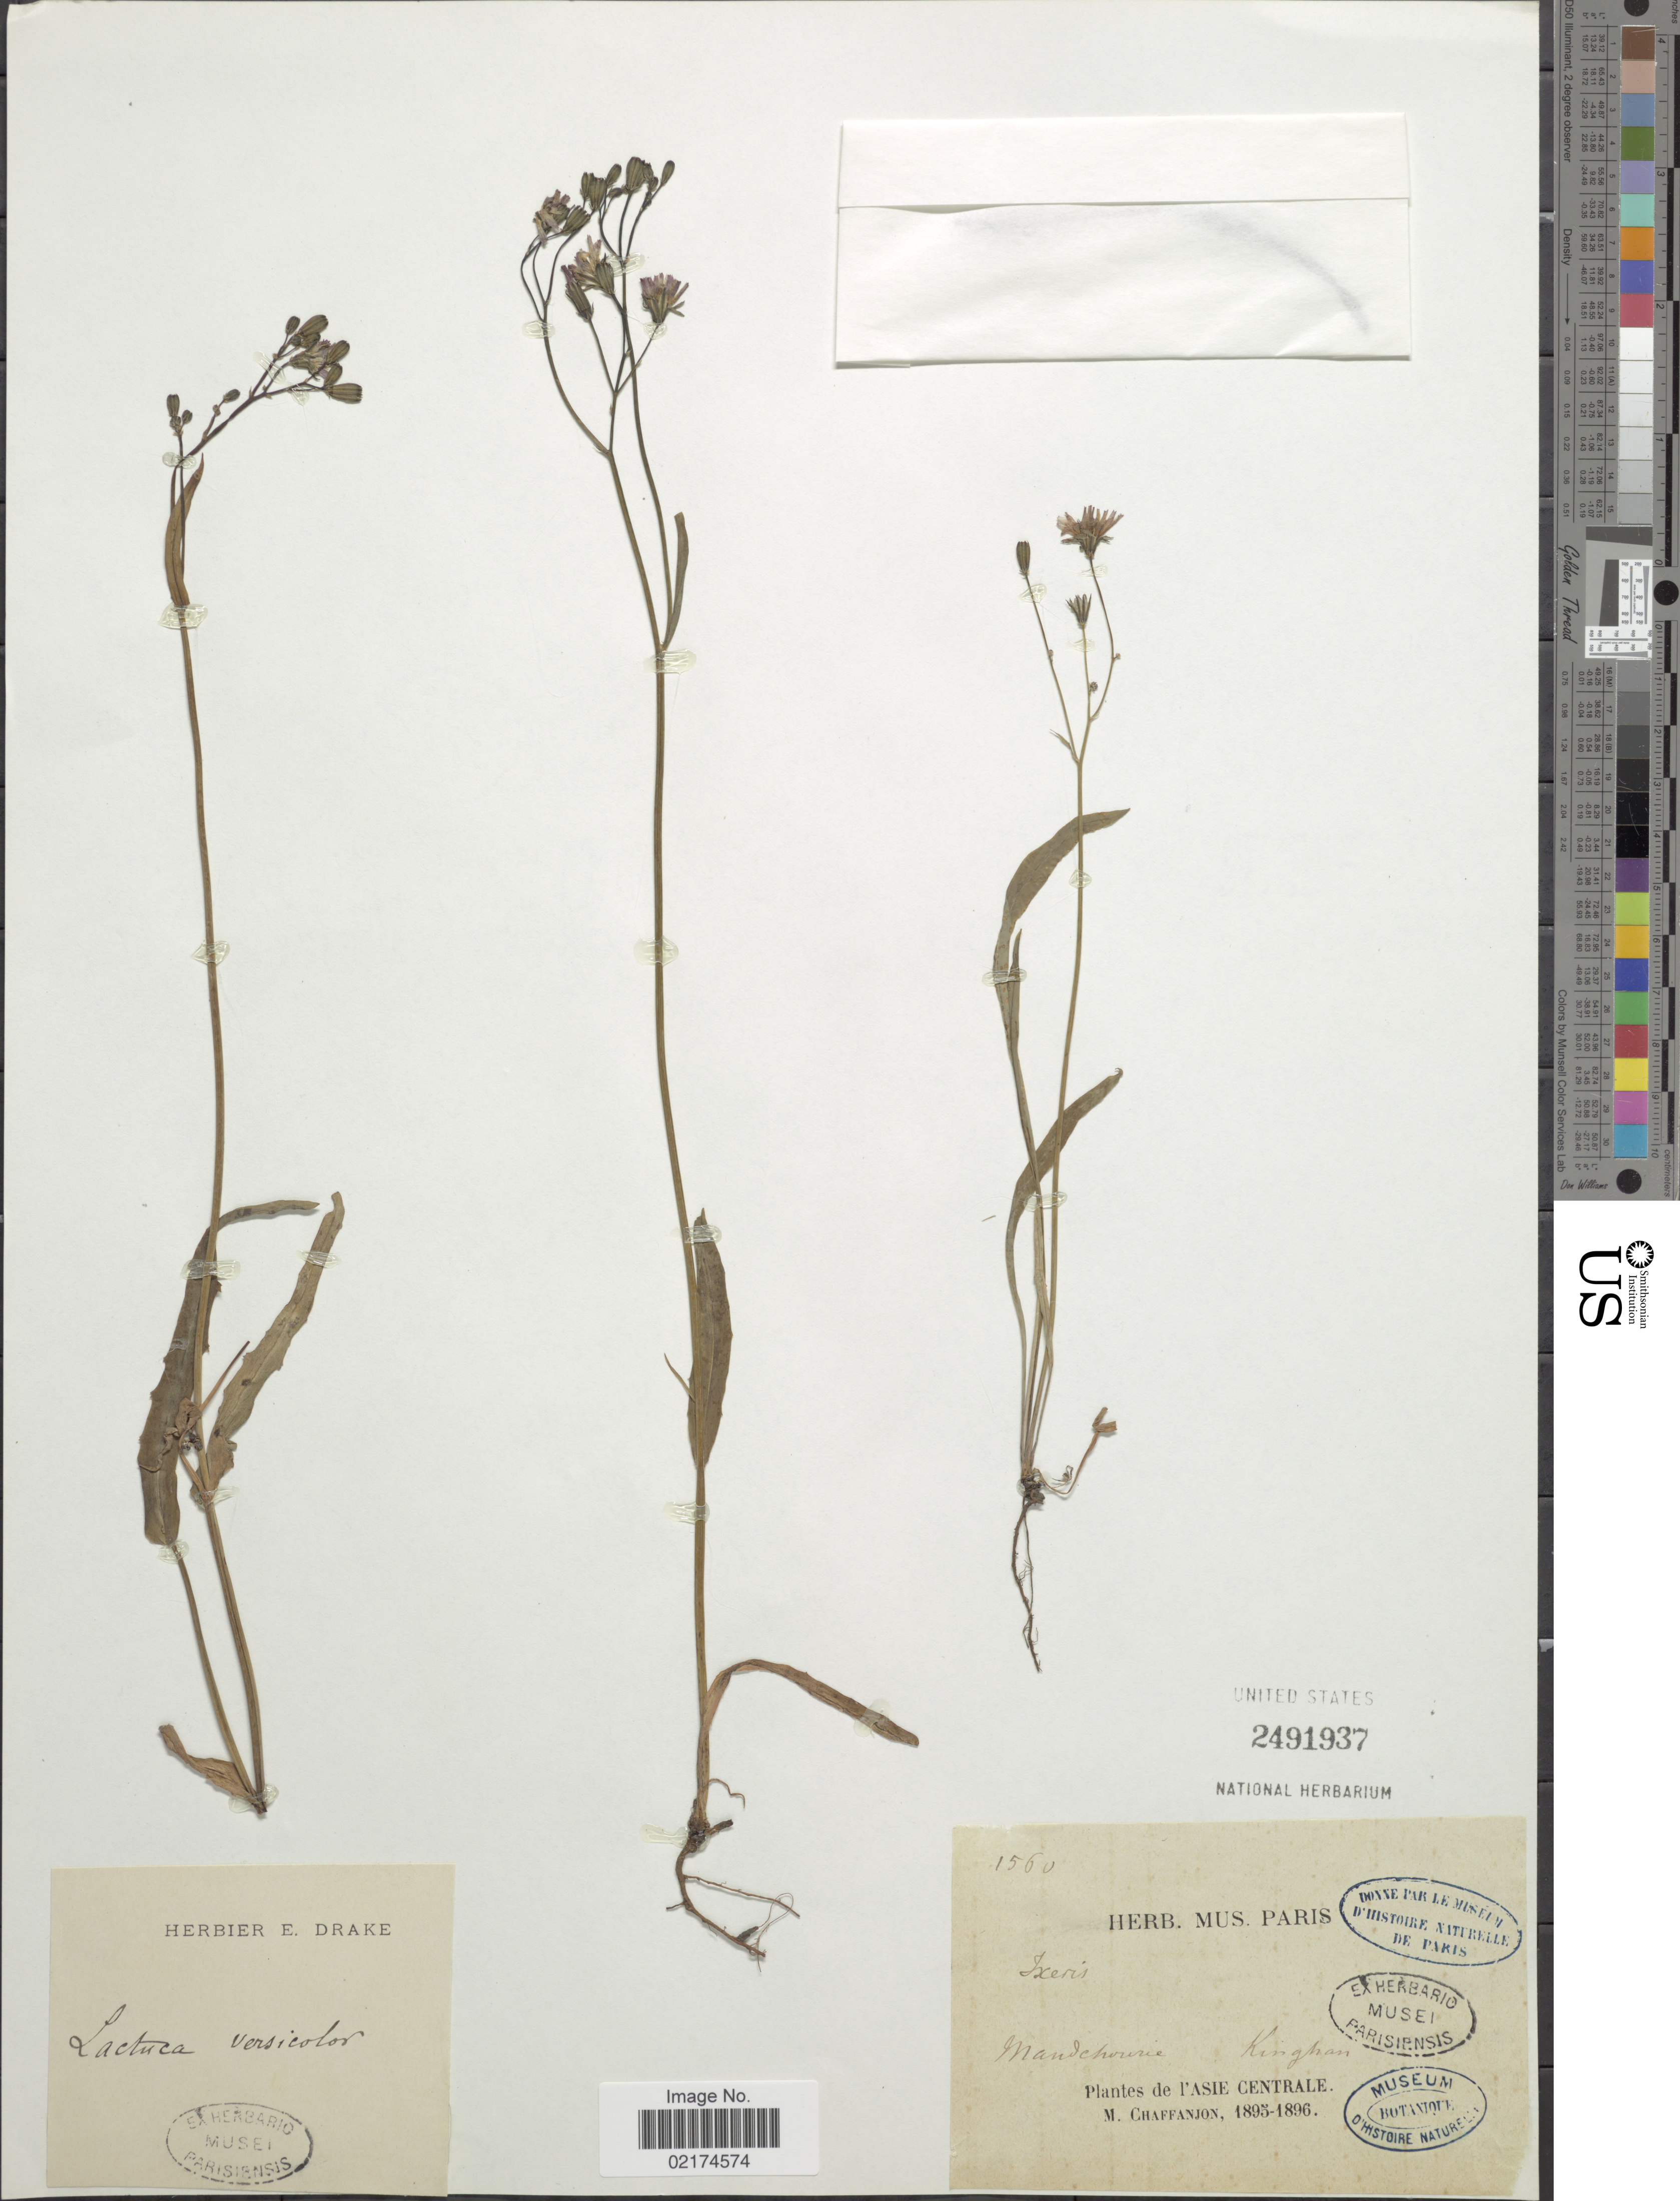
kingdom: Plantae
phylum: Tracheophyta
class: Magnoliopsida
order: Asterales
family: Asteraceae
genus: Ixeris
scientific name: Ixeris chinensis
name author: (Thunb.) Nakai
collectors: M. Chaffanjon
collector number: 1560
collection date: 1895/1896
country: China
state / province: Nei Monggol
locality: Manchourie [interpreted], Kinghan, l' Asie Centrale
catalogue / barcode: US 2491937